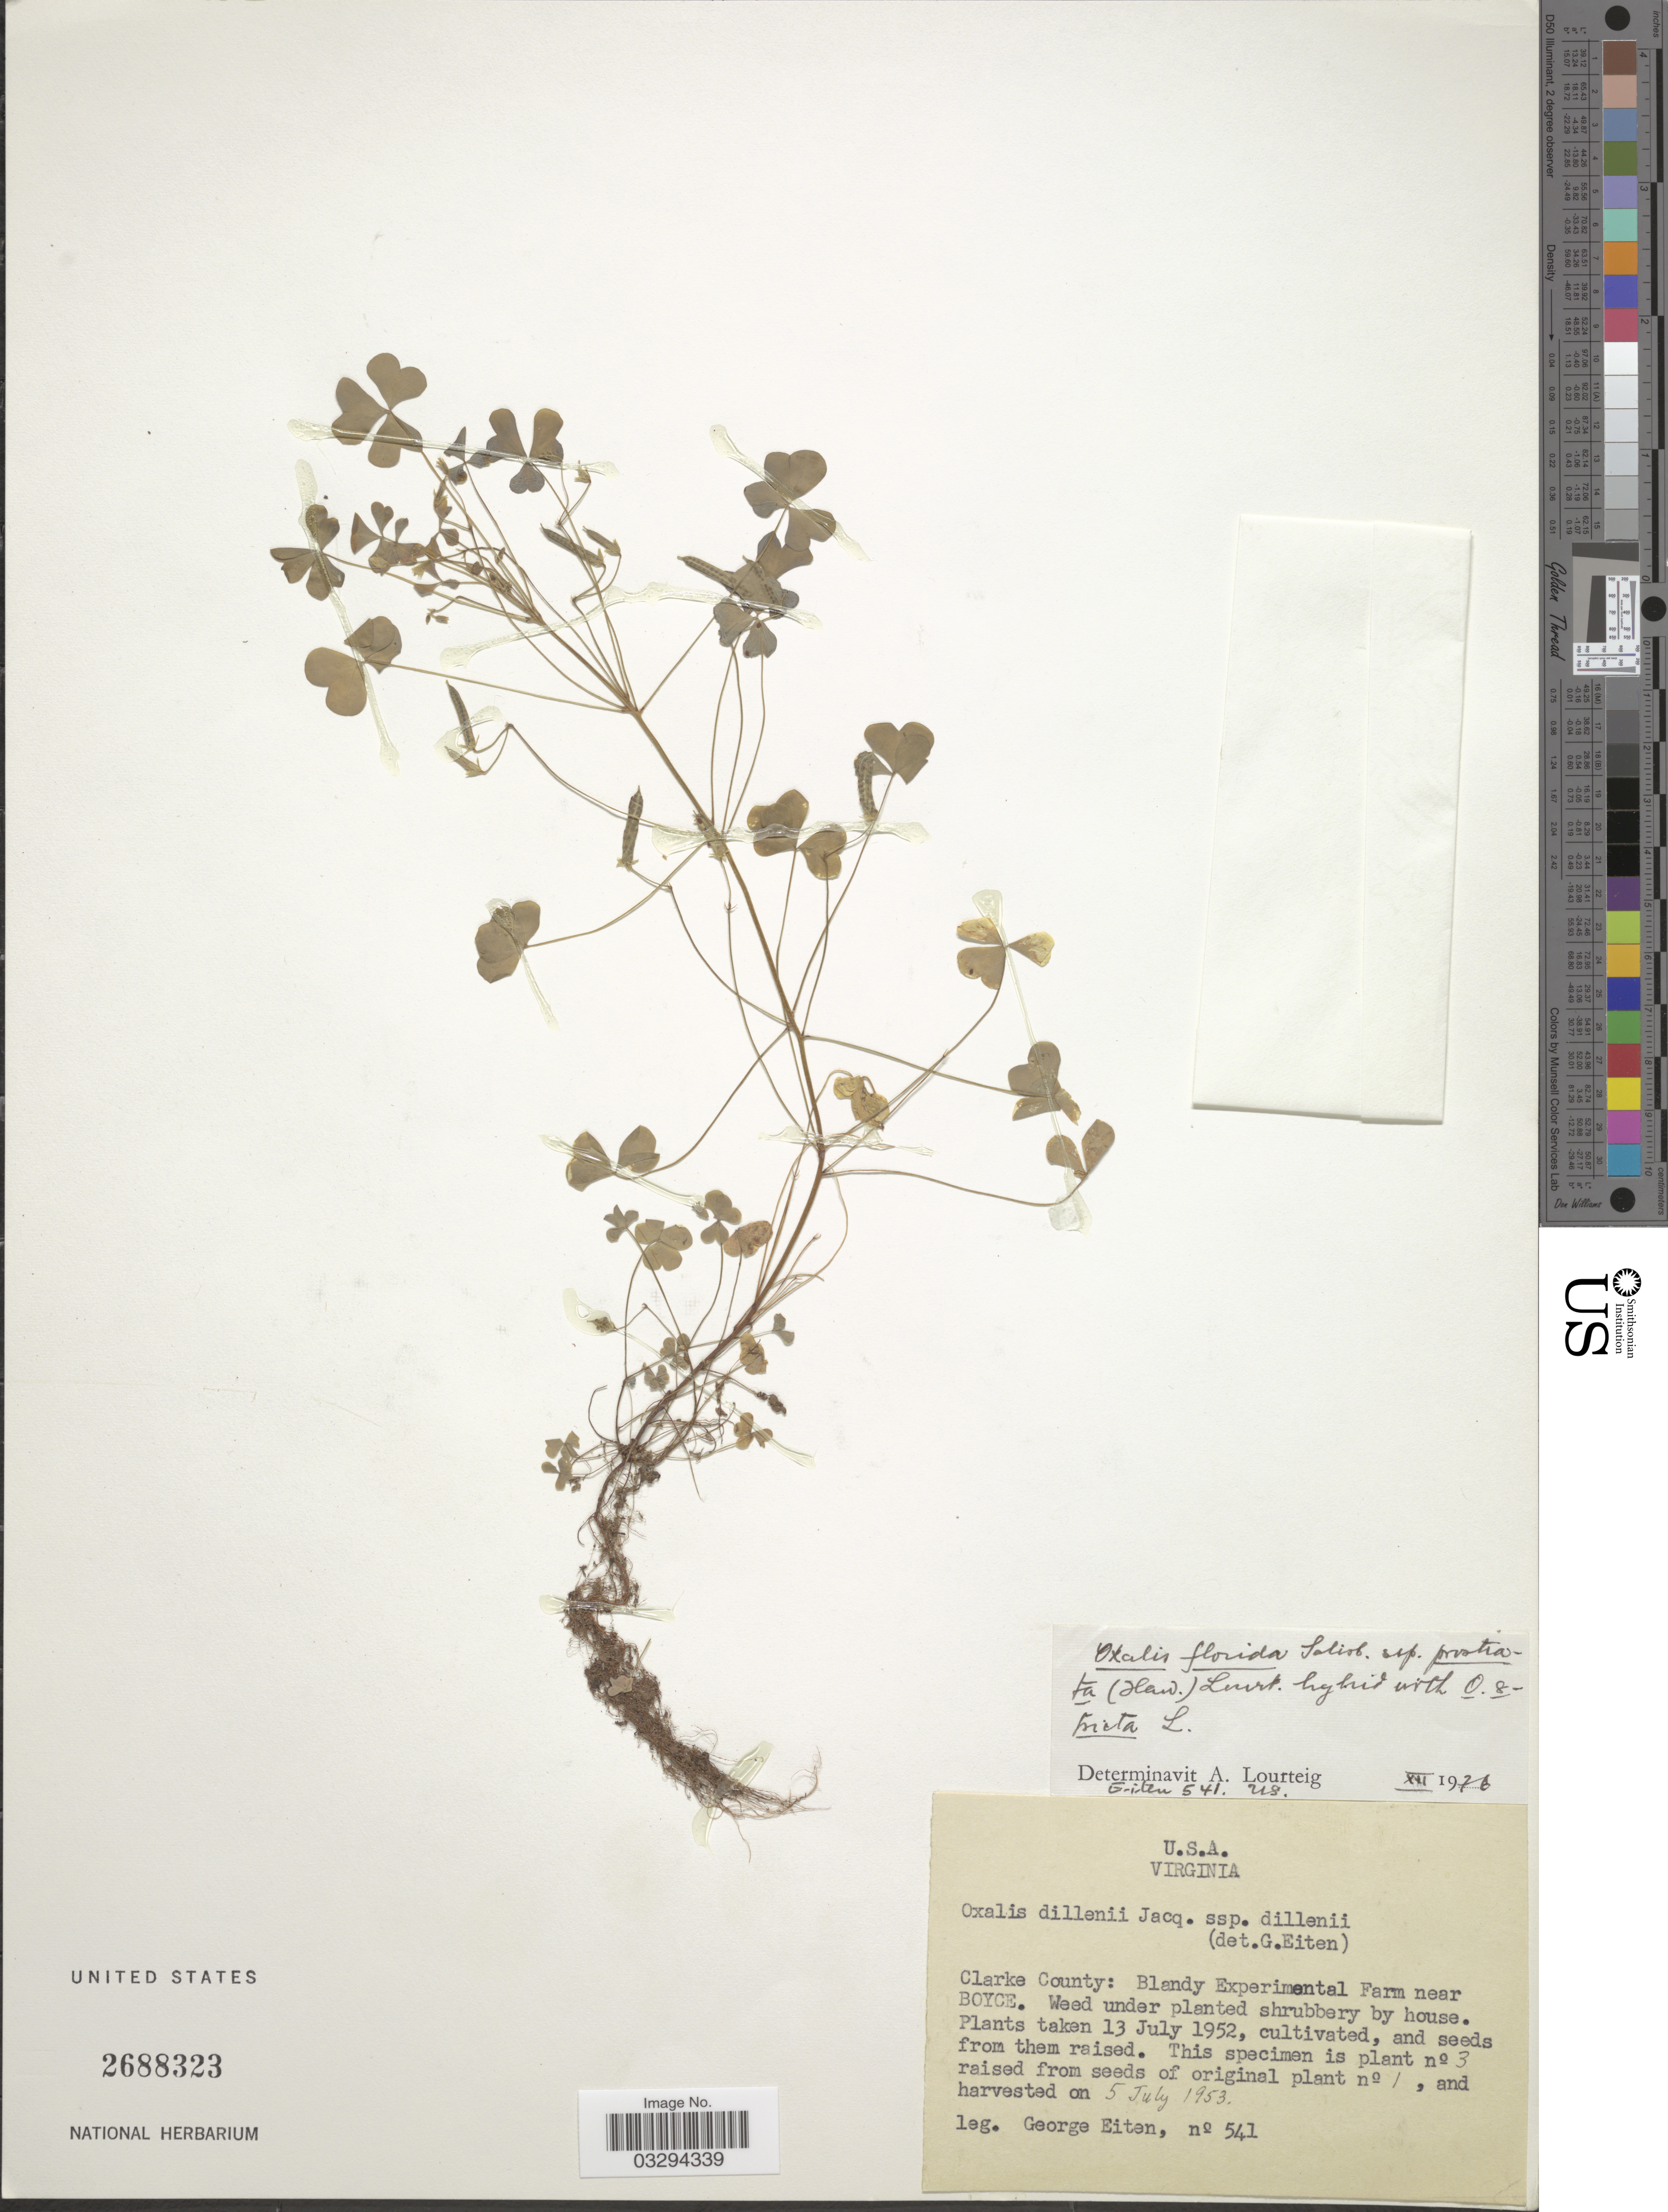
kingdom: Plantae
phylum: Tracheophyta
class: Magnoliopsida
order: Oxalidales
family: Oxalidaceae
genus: Oxalis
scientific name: Oxalis florida subsp. prostrata x O. stricta L.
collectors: G. Eiten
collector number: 541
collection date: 1953-07-05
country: United States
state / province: Virginia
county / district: Clarke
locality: Clarke County: Blandy Experimental Farm near Boyce.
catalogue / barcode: US 2688323